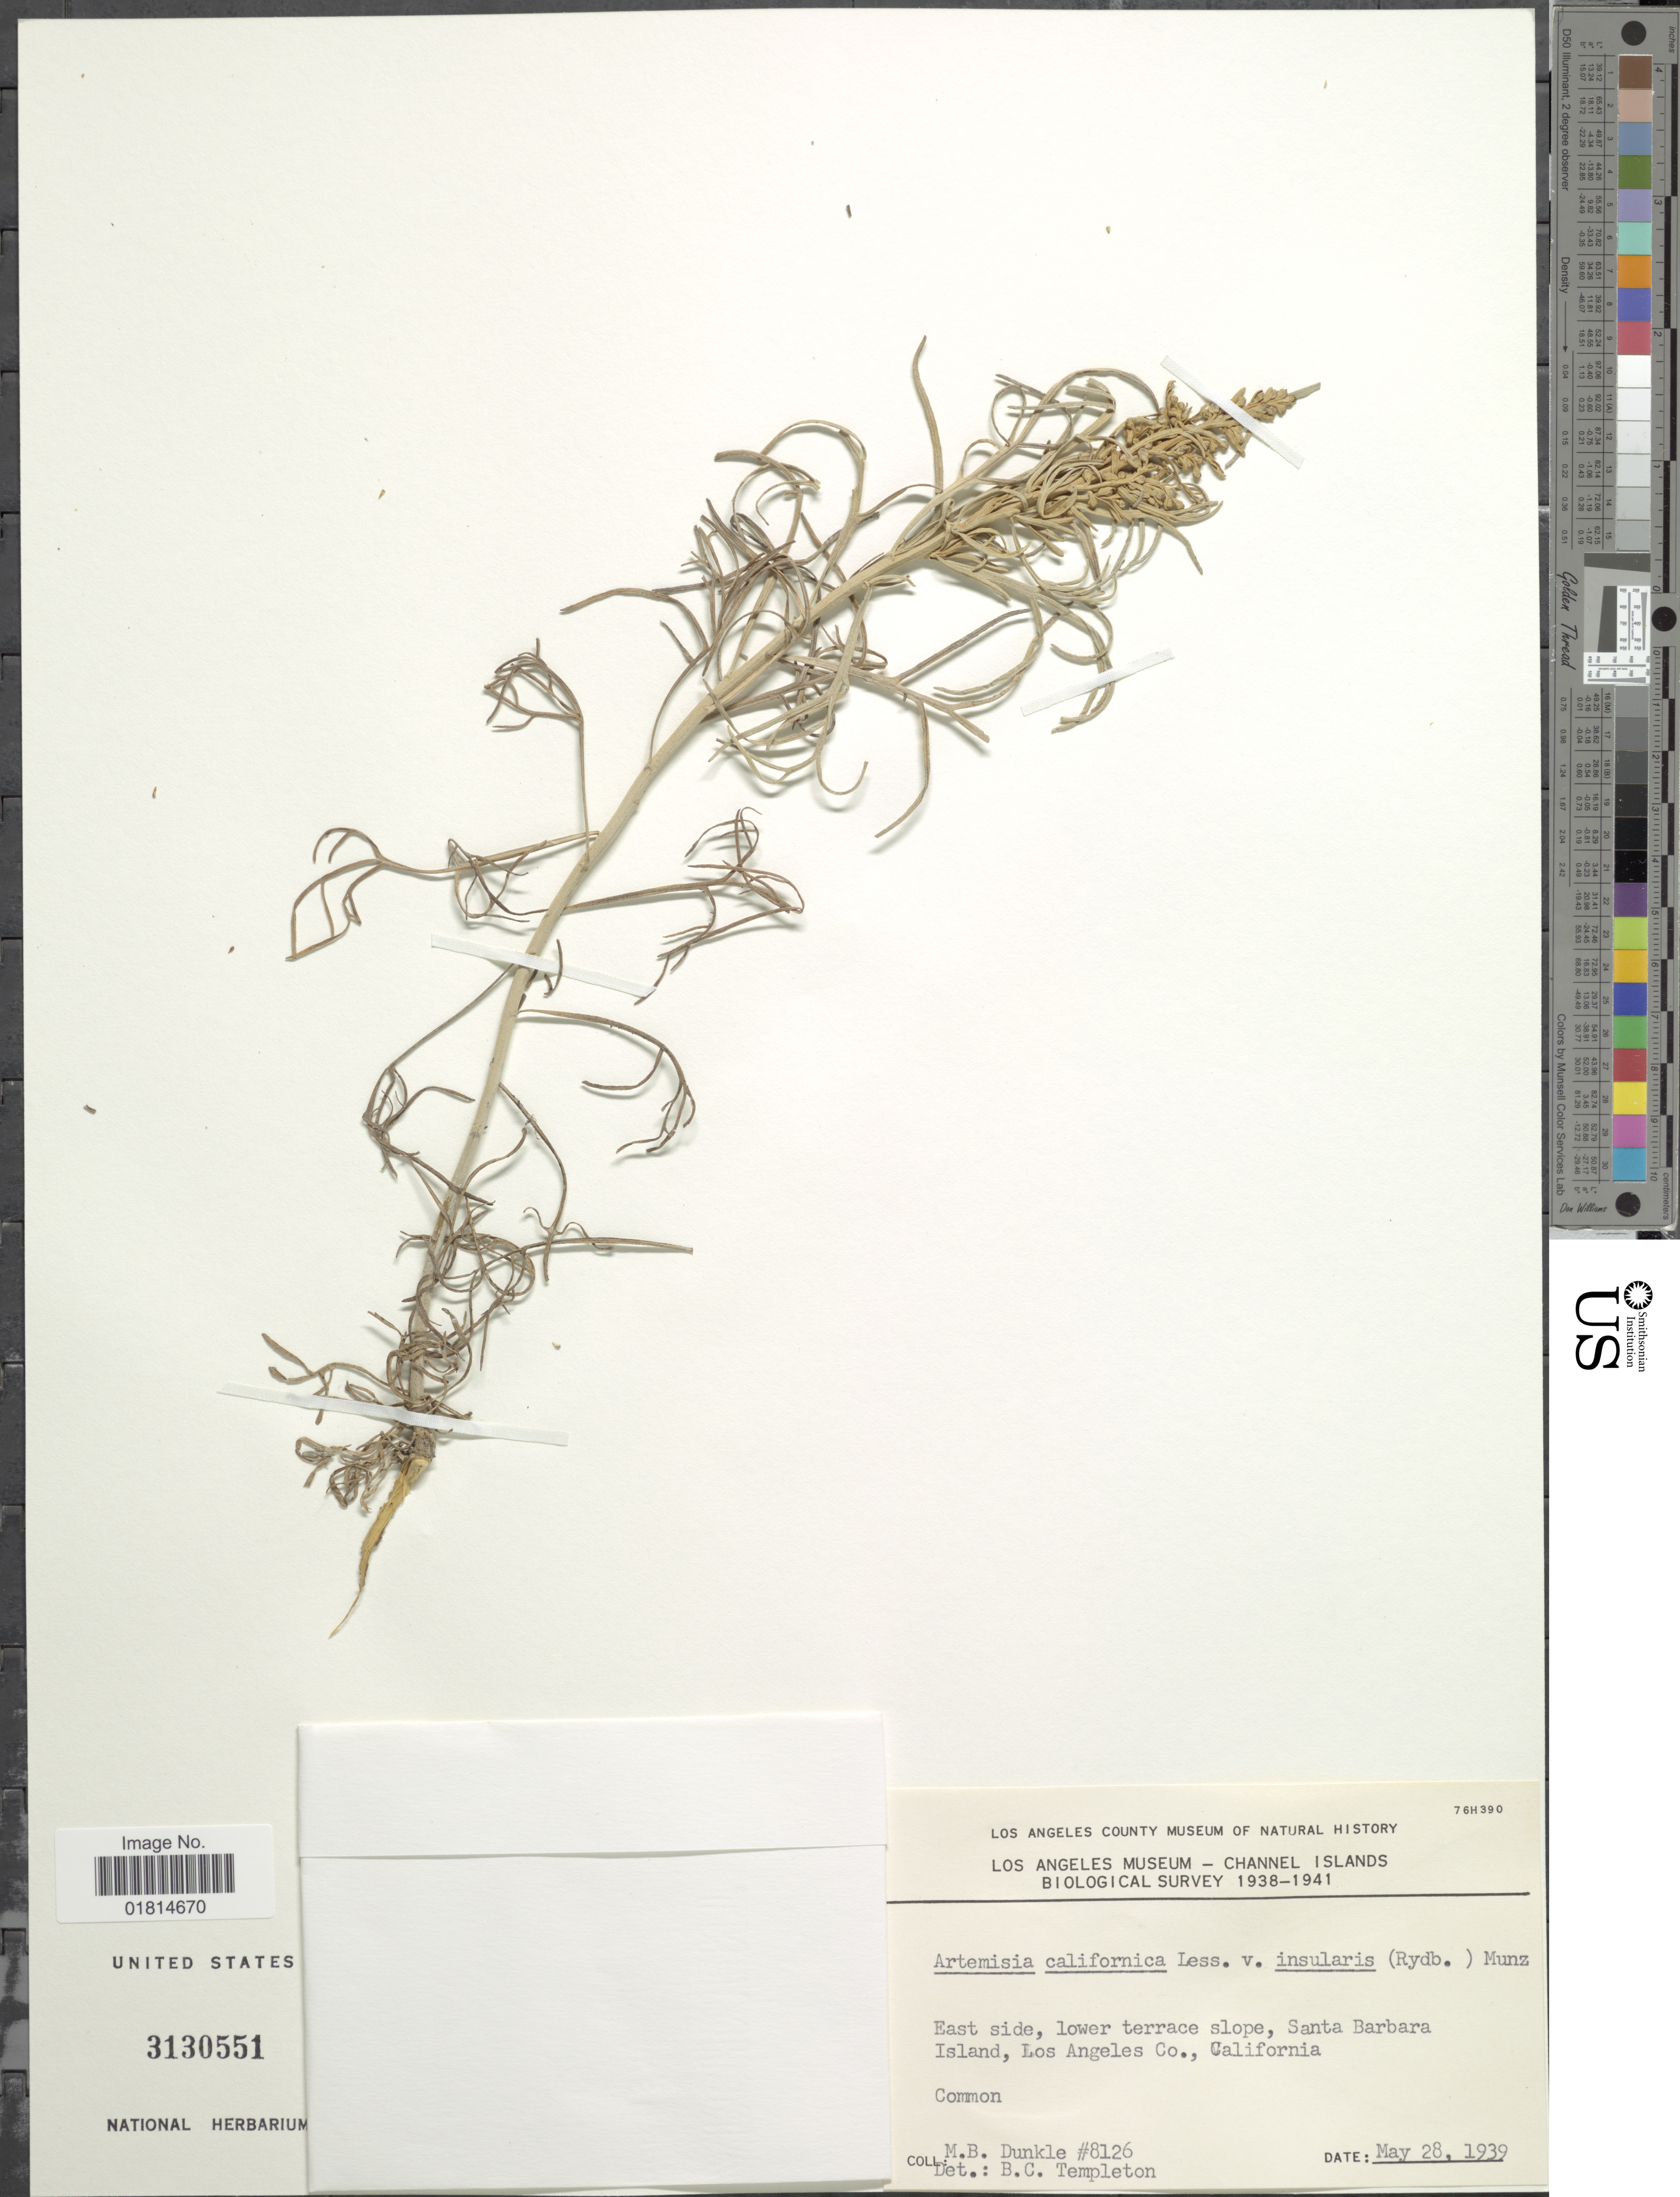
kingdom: Plantae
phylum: Tracheophyta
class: Magnoliopsida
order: Asterales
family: Asteraceae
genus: Artemisia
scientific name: Artemisia californica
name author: Less.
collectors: M. Dunkle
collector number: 8126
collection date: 1939-05-28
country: United States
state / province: California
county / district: Los Angeles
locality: East side, lower terrace slope, Santa Barbara Island, Los Angeles Co., California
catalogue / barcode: US 3130551